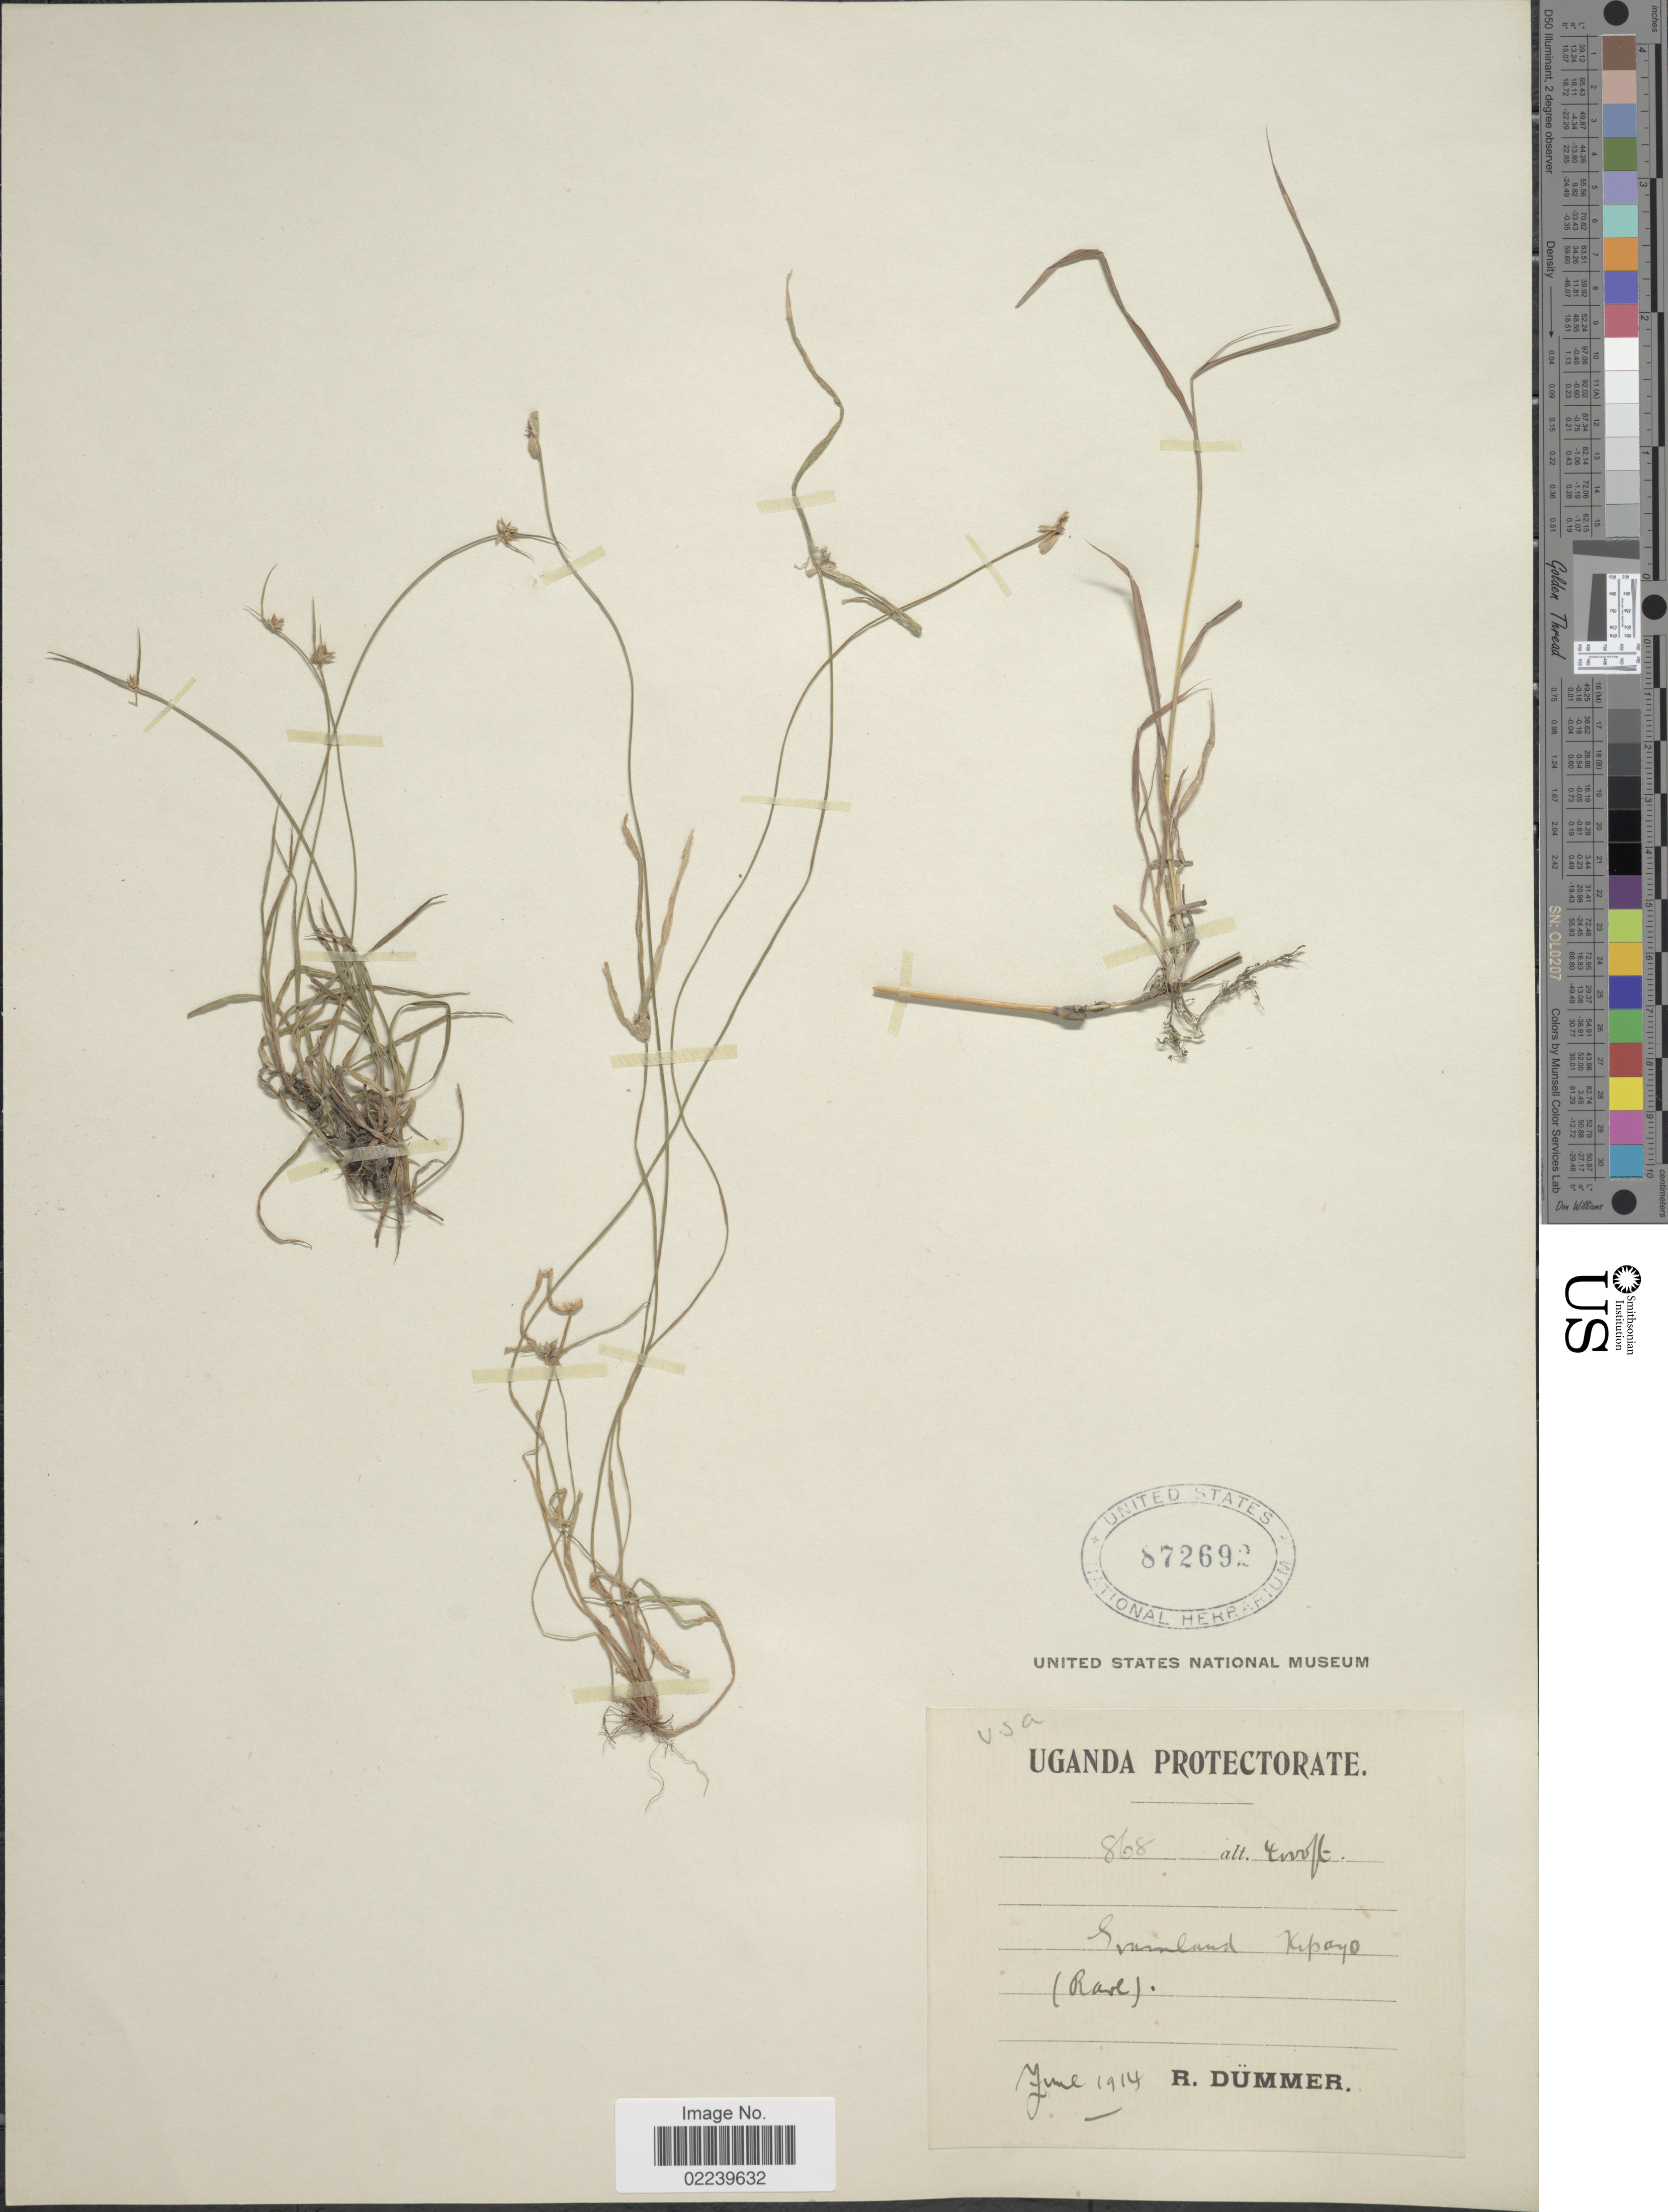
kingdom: Plantae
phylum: Tracheophyta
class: Liliopsida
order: Poales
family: Cyperaceae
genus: Cyperus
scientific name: Cyperus nigriceps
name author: Huygh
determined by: Strong, M. T., (US), Smithsonian Institution - National Museum of Natural History (UNITED STATES)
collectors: R. A. Dümmer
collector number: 868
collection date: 1914-06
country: Uganda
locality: Grassland Kipayo.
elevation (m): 1219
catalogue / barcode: US 872692